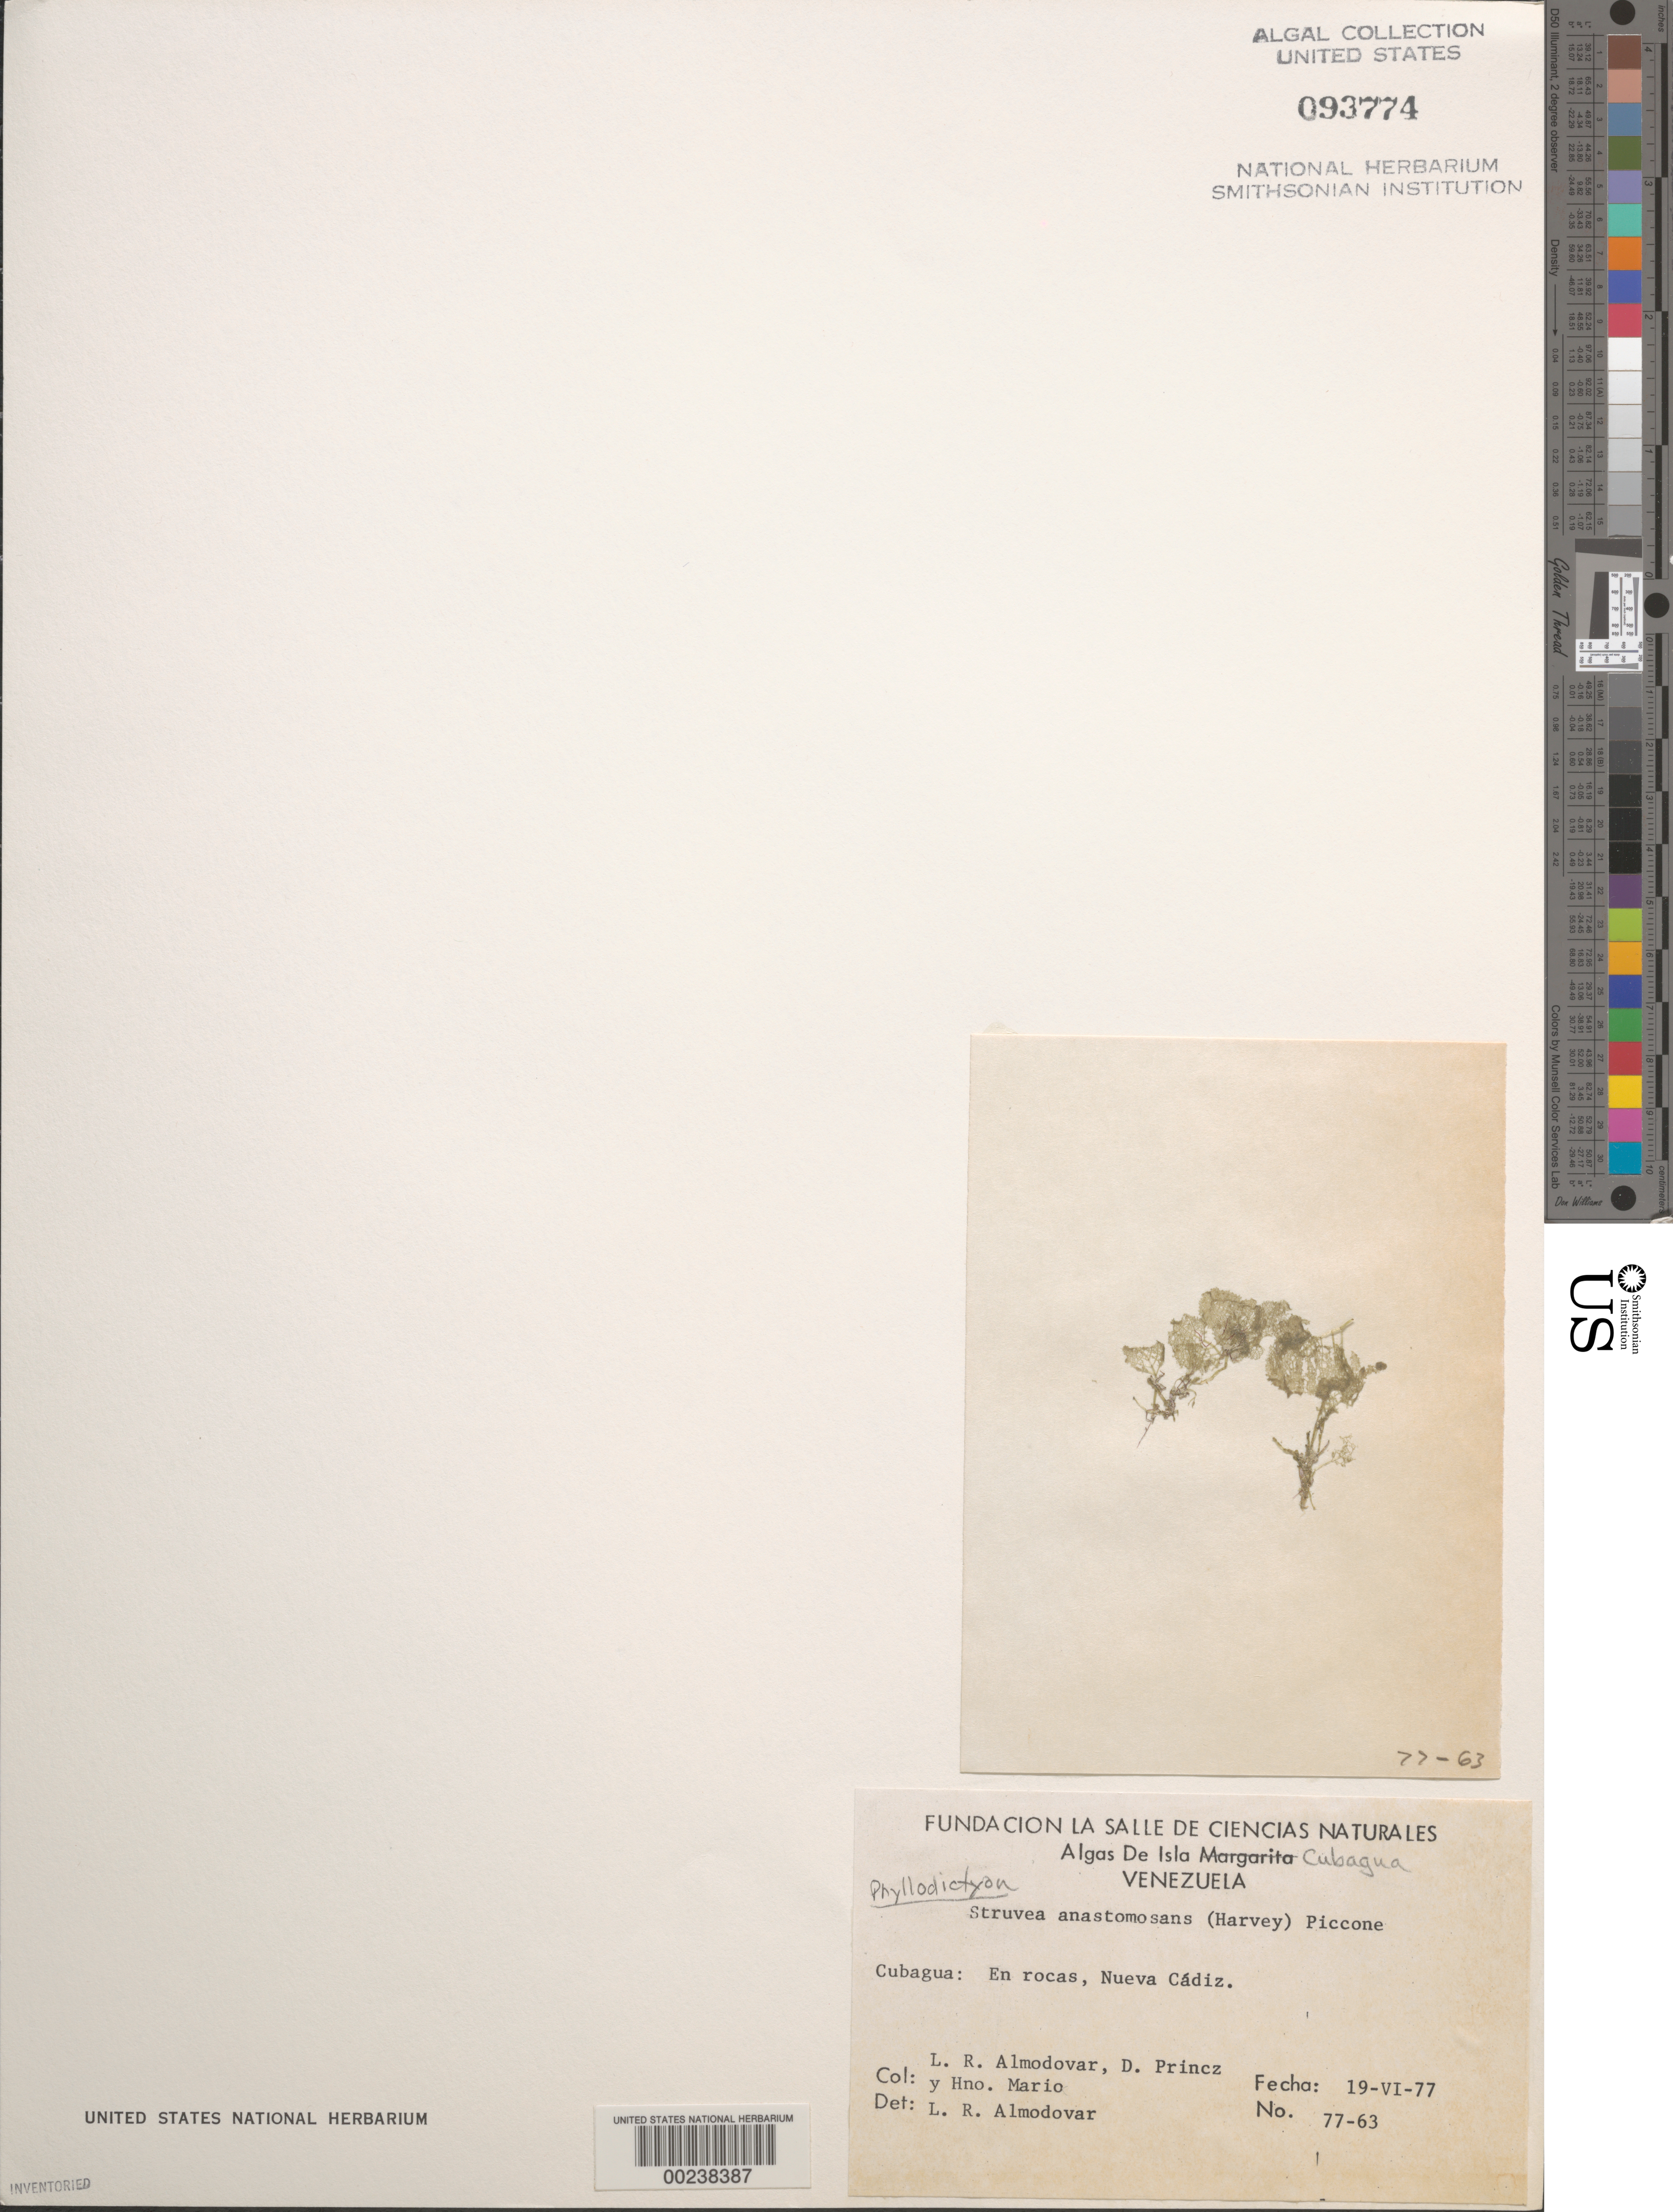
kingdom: Plantae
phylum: Chlorophyta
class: Ulvophyceae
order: Siphonocladales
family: Boodleaceae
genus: Phyllodictyon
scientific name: Phyllodictyon anastomosans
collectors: L. Almodovar, D. Princz & H. Mario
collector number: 77-63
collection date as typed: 19 Jun 1977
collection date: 1977-06-19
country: Venezuela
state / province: Nueva Esparta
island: Cubagua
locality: Nueva Cadiz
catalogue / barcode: US 93774